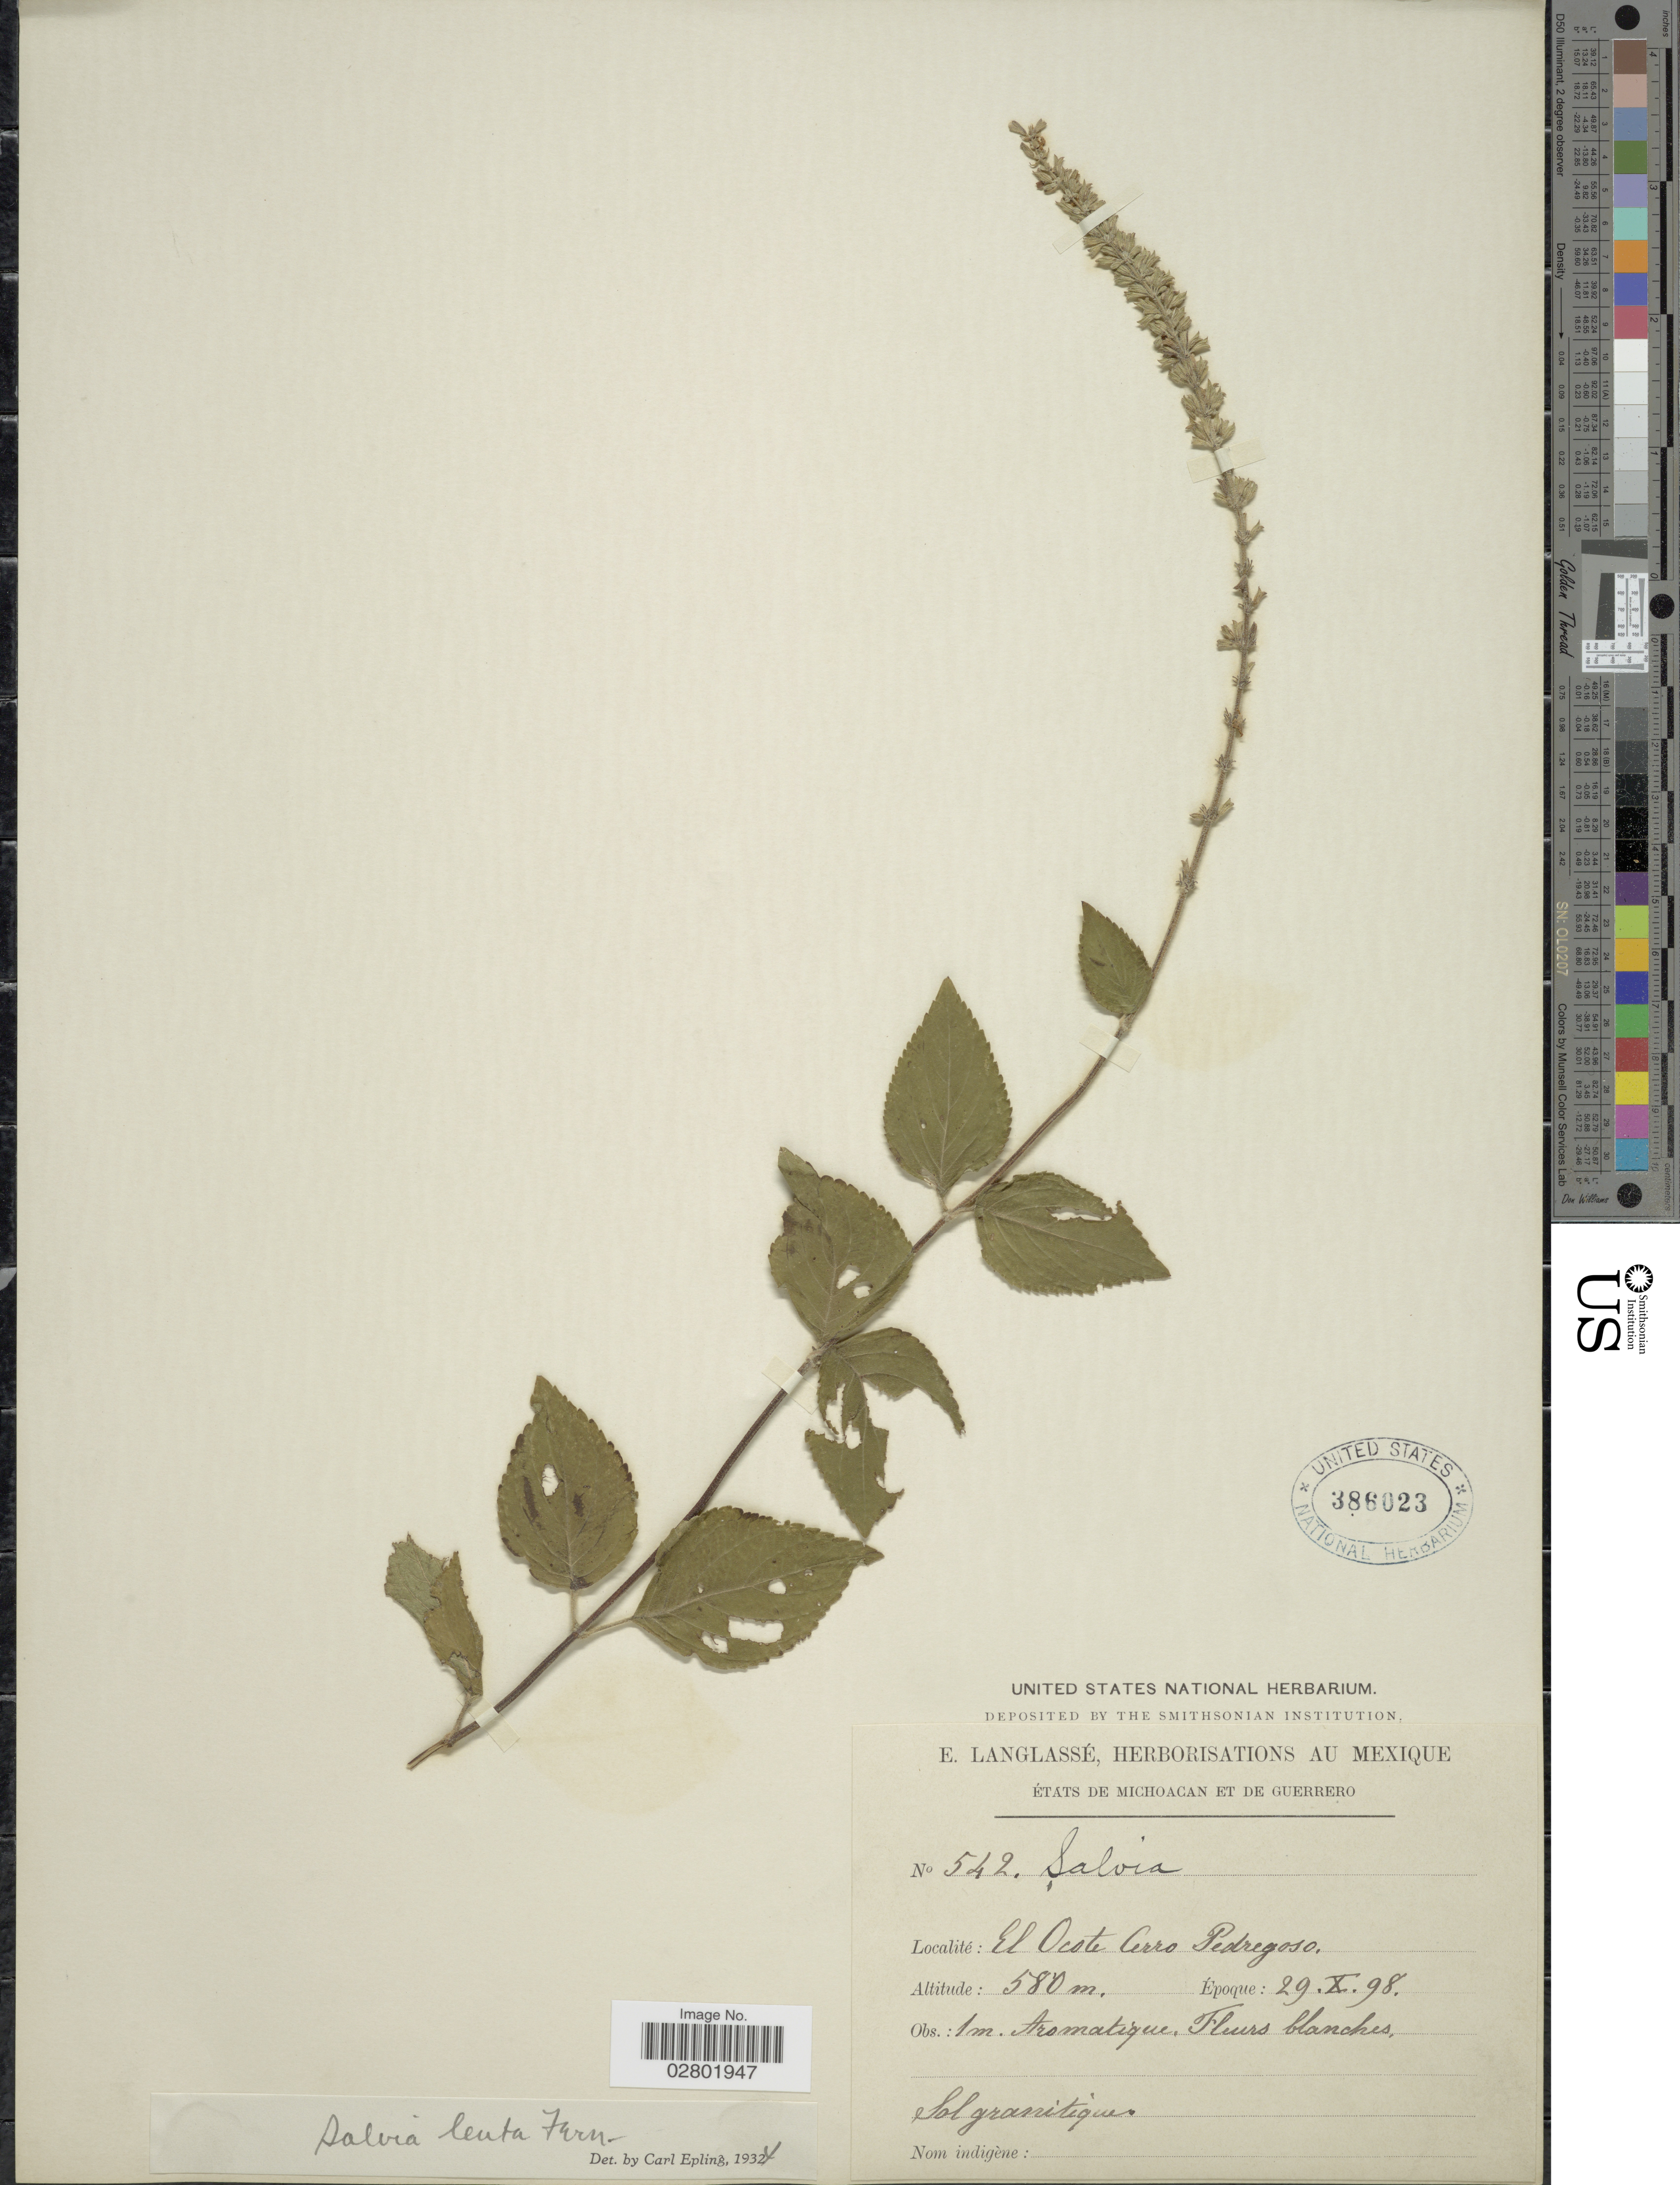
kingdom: Plantae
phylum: Tracheophyta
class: Magnoliopsida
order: Lamiales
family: Lamiaceae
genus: Salvia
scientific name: Salvia lenta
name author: Fernald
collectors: E. Langlassé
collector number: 542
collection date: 1898-10-29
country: Mexico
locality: États de Michoacan et de Guerrero, El Ocote Cerro Pedregoso.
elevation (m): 580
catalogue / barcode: US 386023